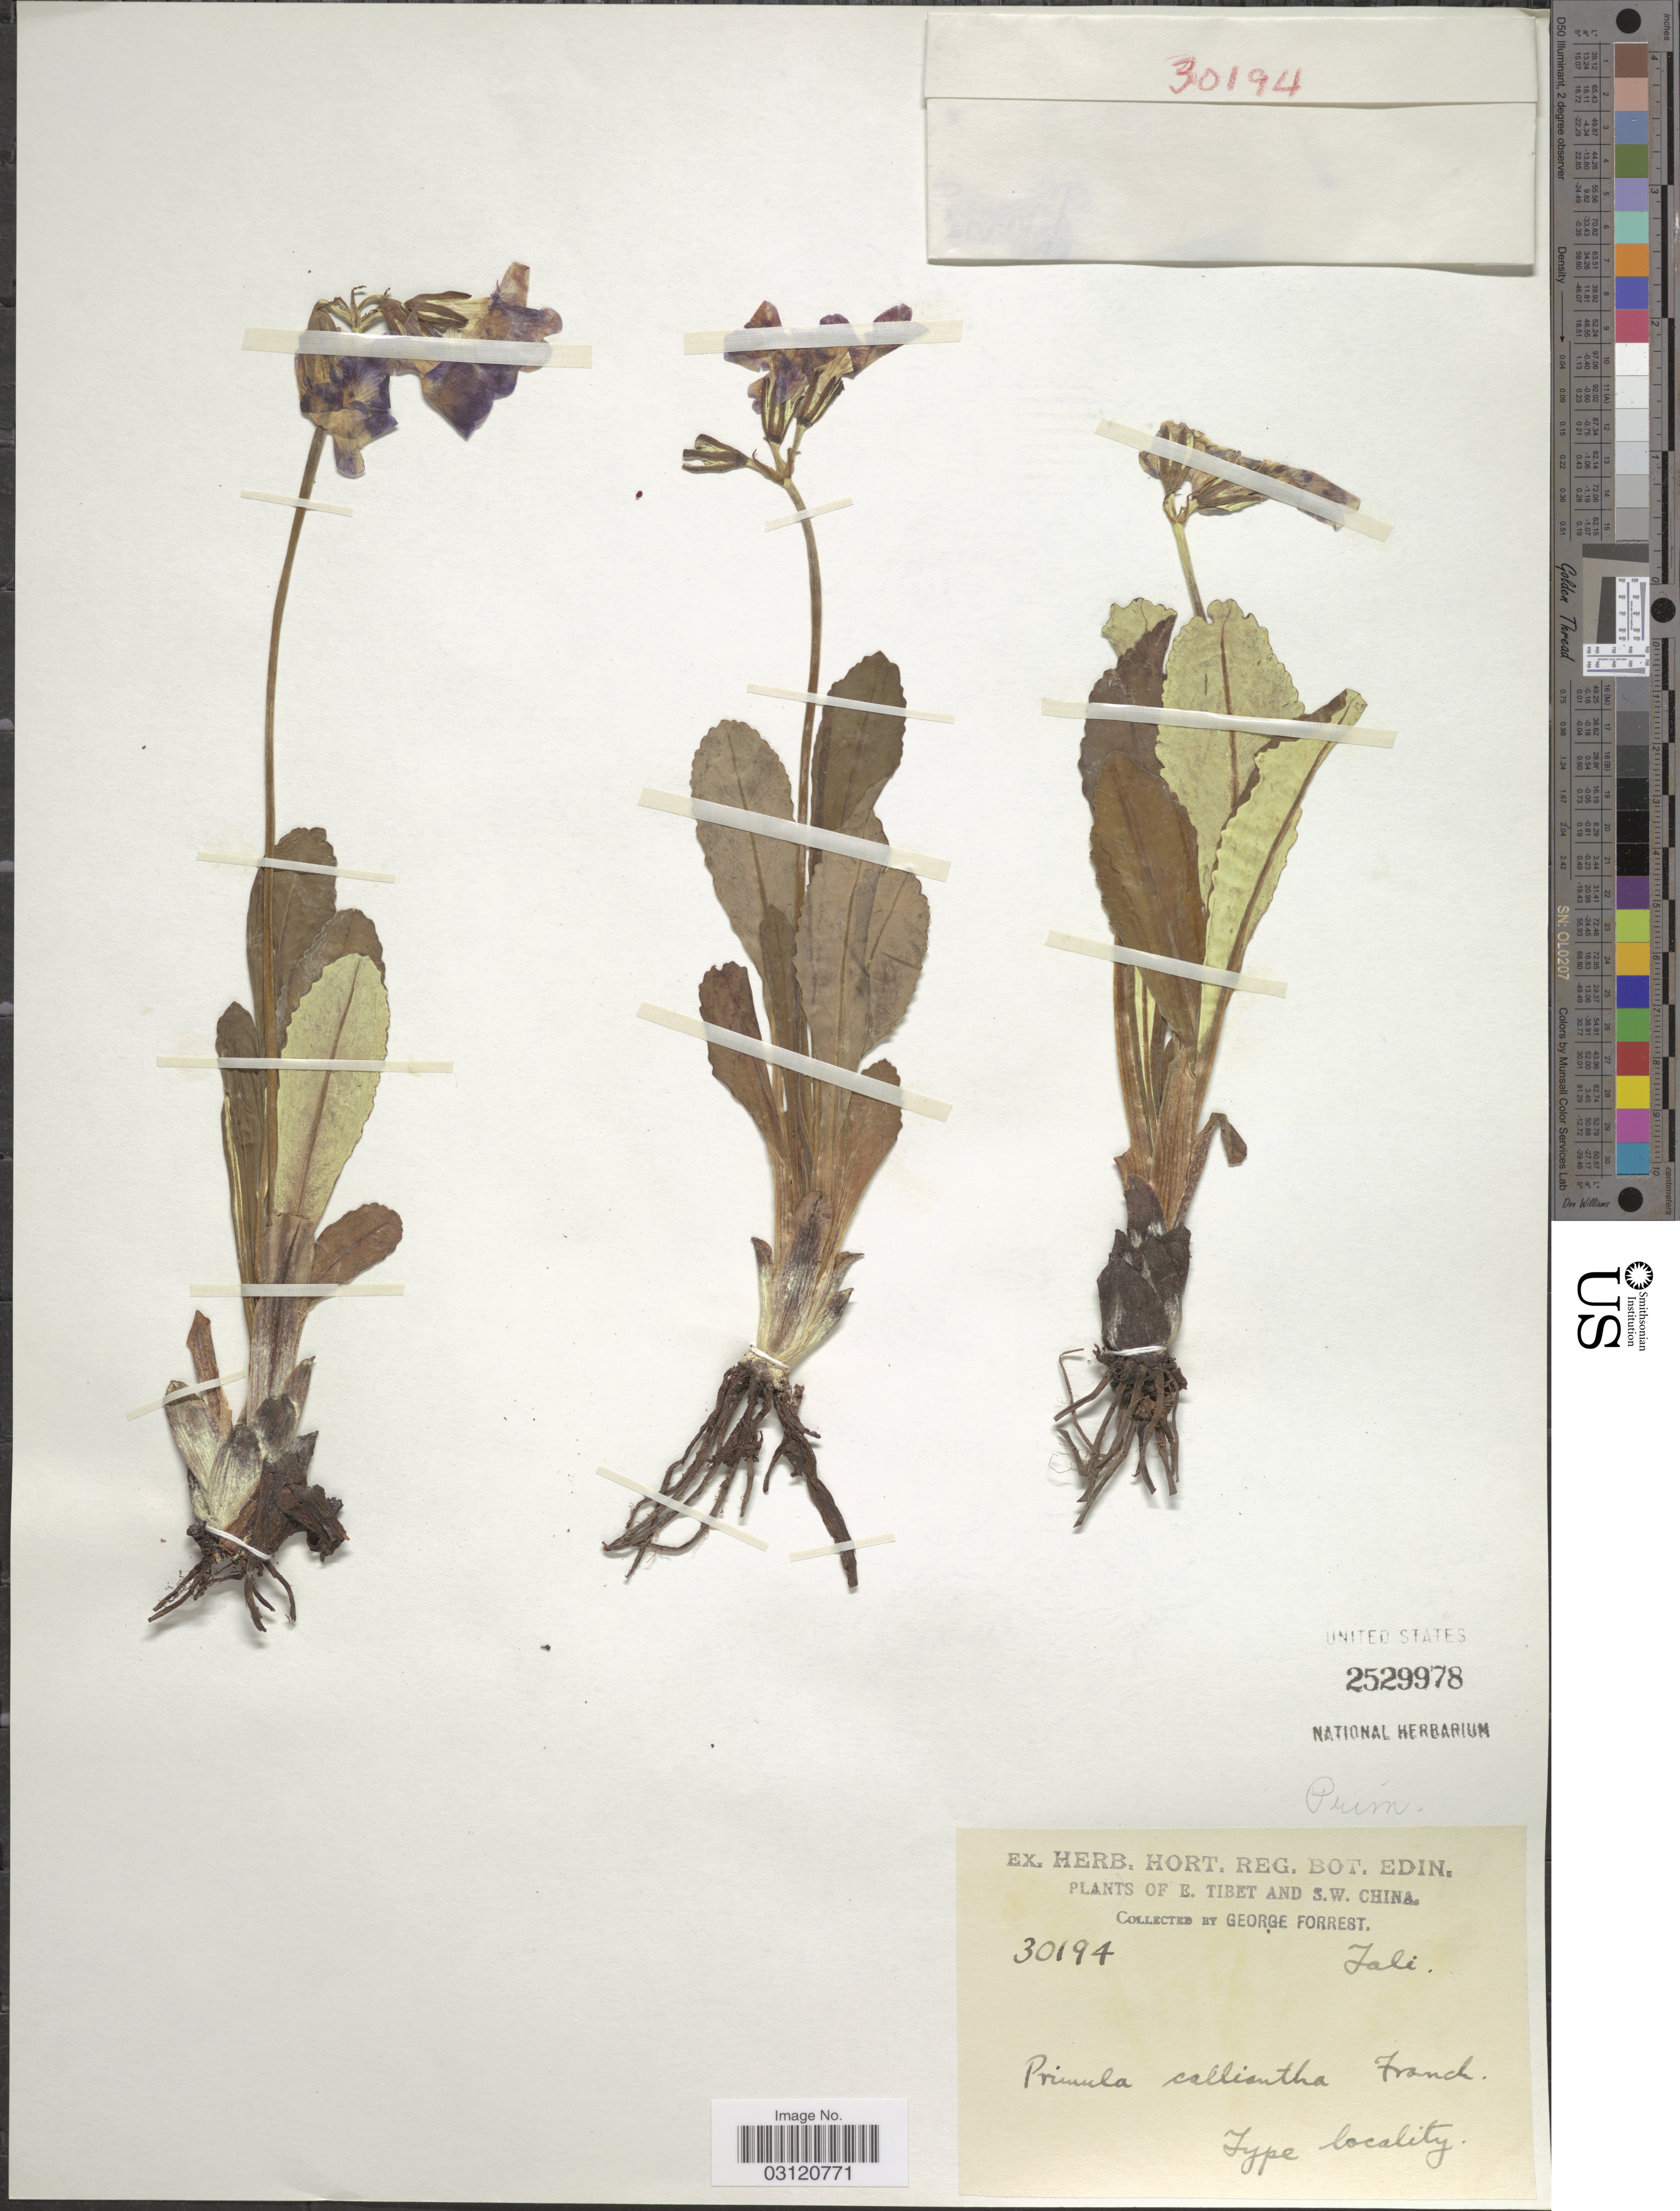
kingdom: Plantae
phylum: Tracheophyta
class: Magnoliopsida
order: Ericales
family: Primulaceae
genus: Primula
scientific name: Primula calliantha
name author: Franch.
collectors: G. Forrest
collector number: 30194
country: China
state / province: Xizang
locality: E. Tibet and S. W. China.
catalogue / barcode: US 2529978